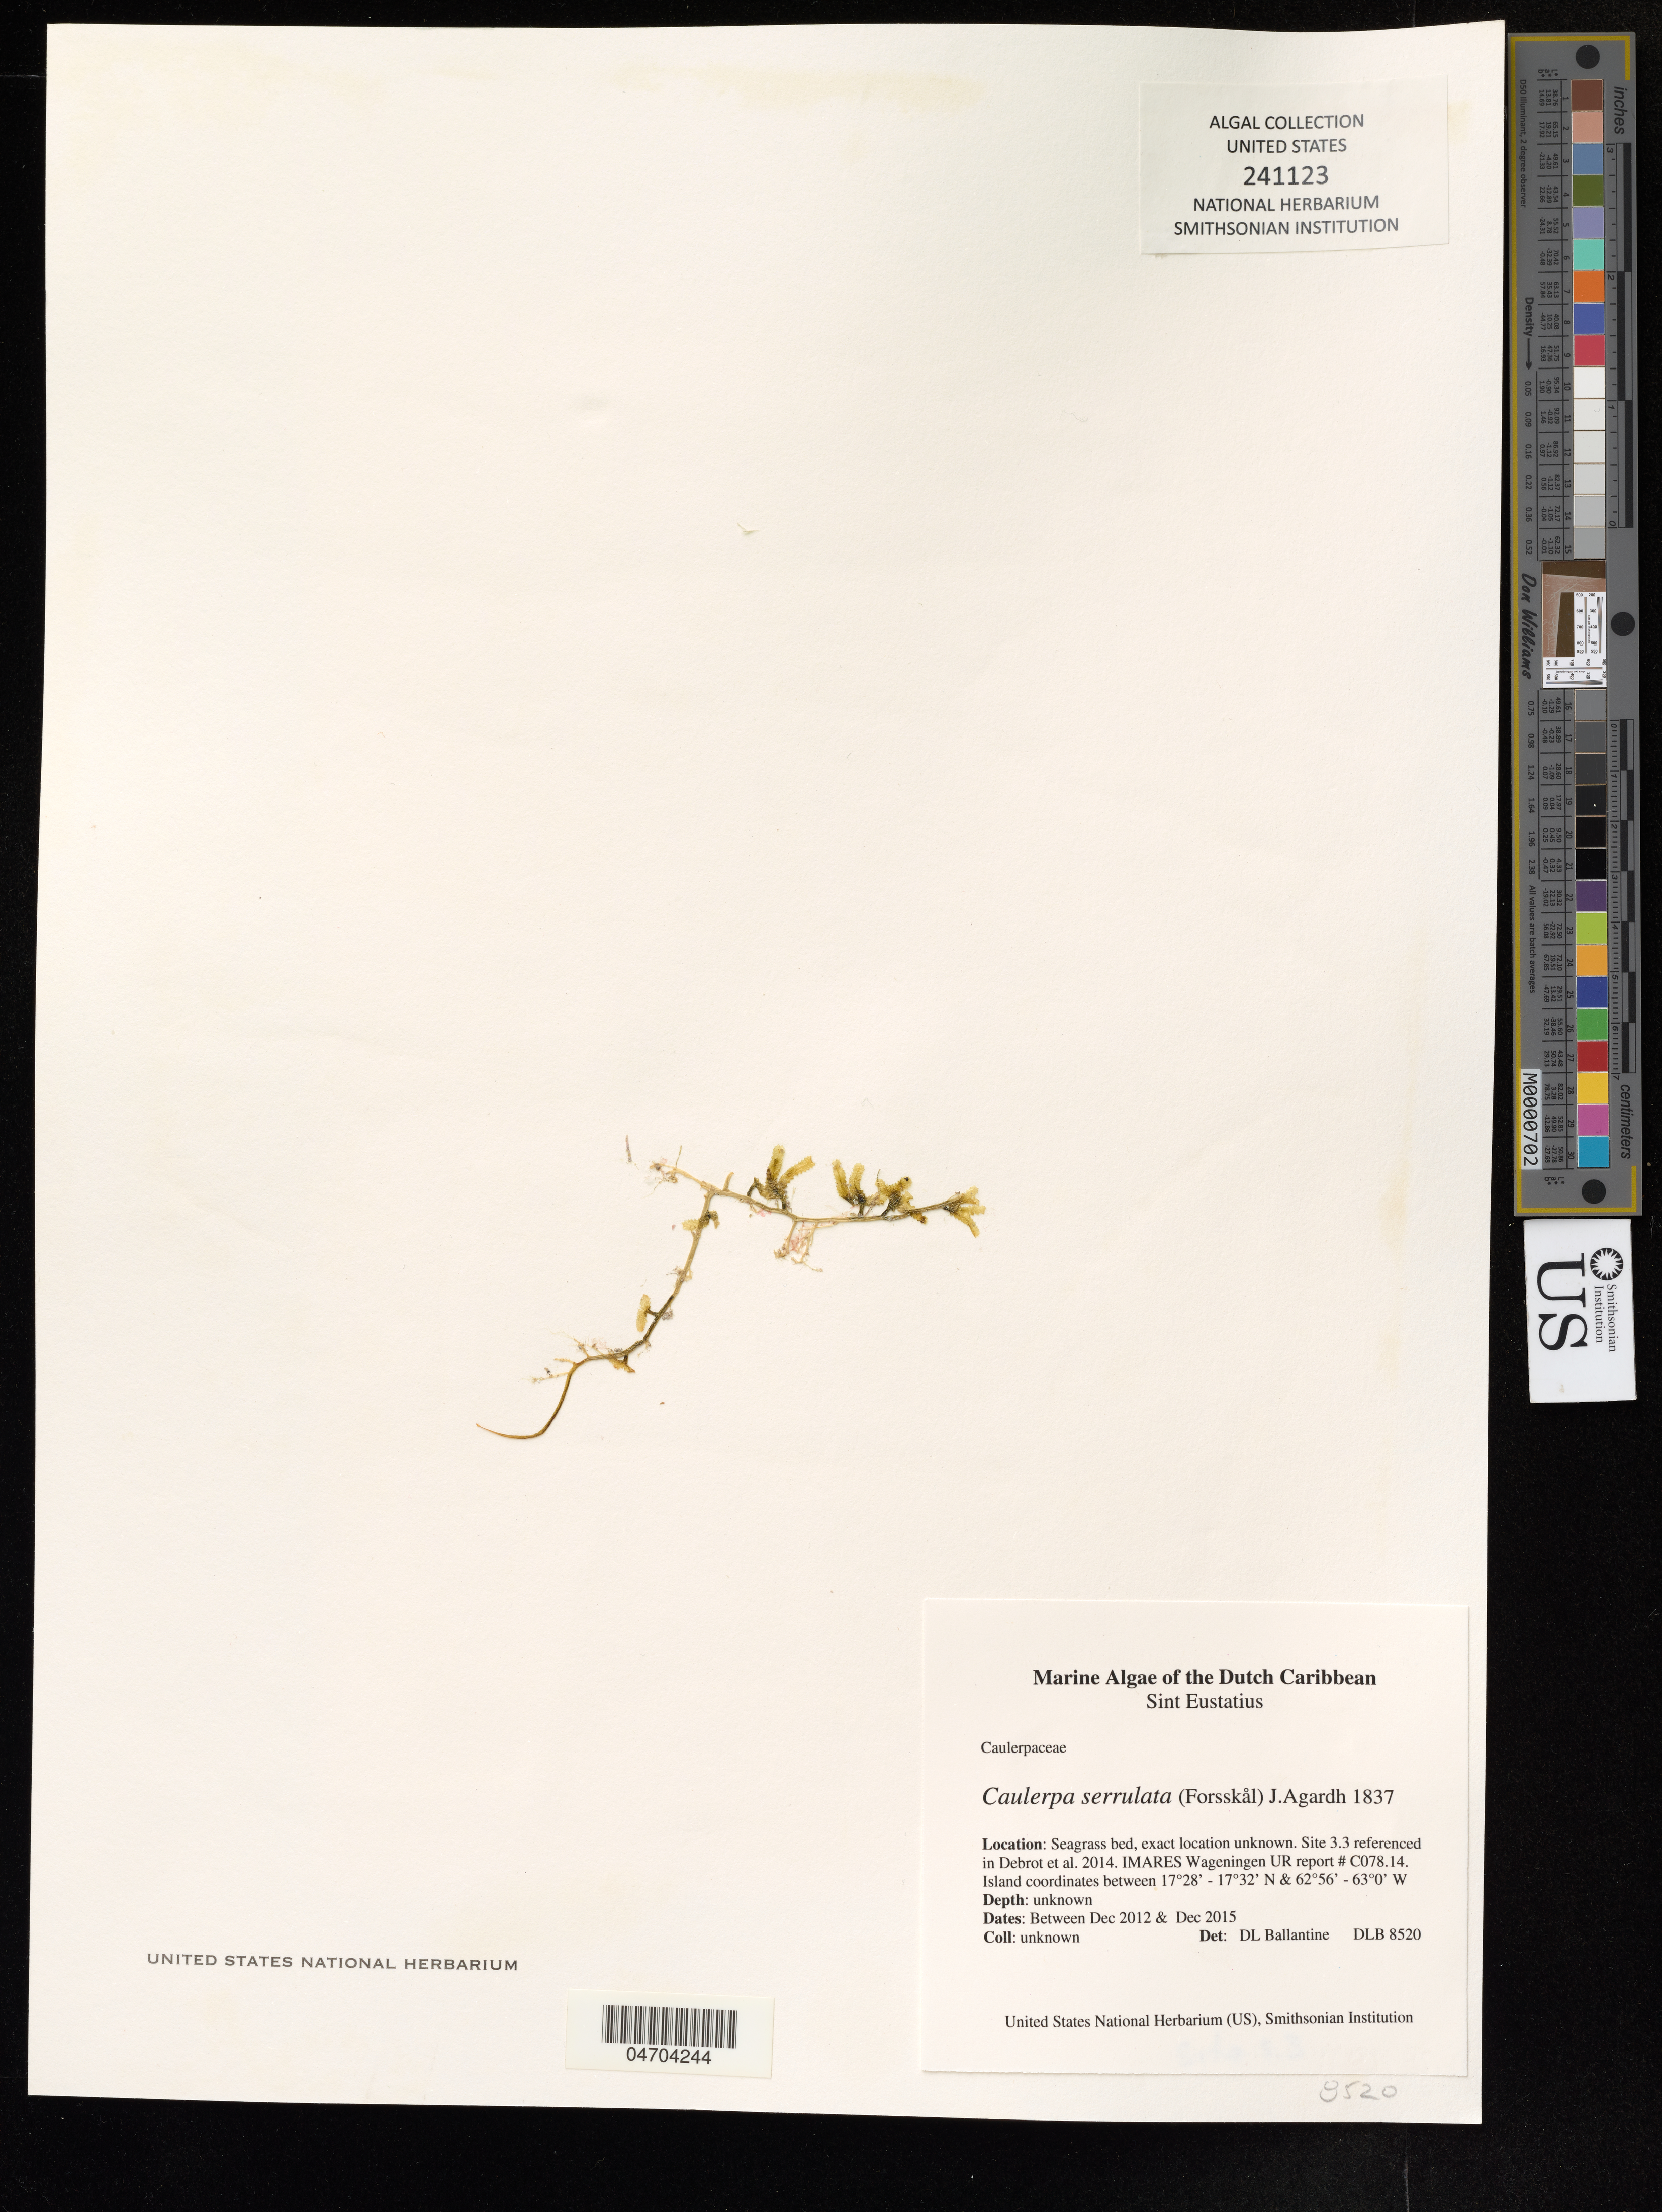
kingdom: Plantae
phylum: Chlorophyta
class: Ulvophyceae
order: Bryopsidales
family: Caulerpaceae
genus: Caulerpa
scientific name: Caulerpa serrulata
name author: (Forssk.) J. Agardh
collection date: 2015-12/2021-12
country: Netherlands Antilles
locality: Sint Eustatius.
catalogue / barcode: US 241123